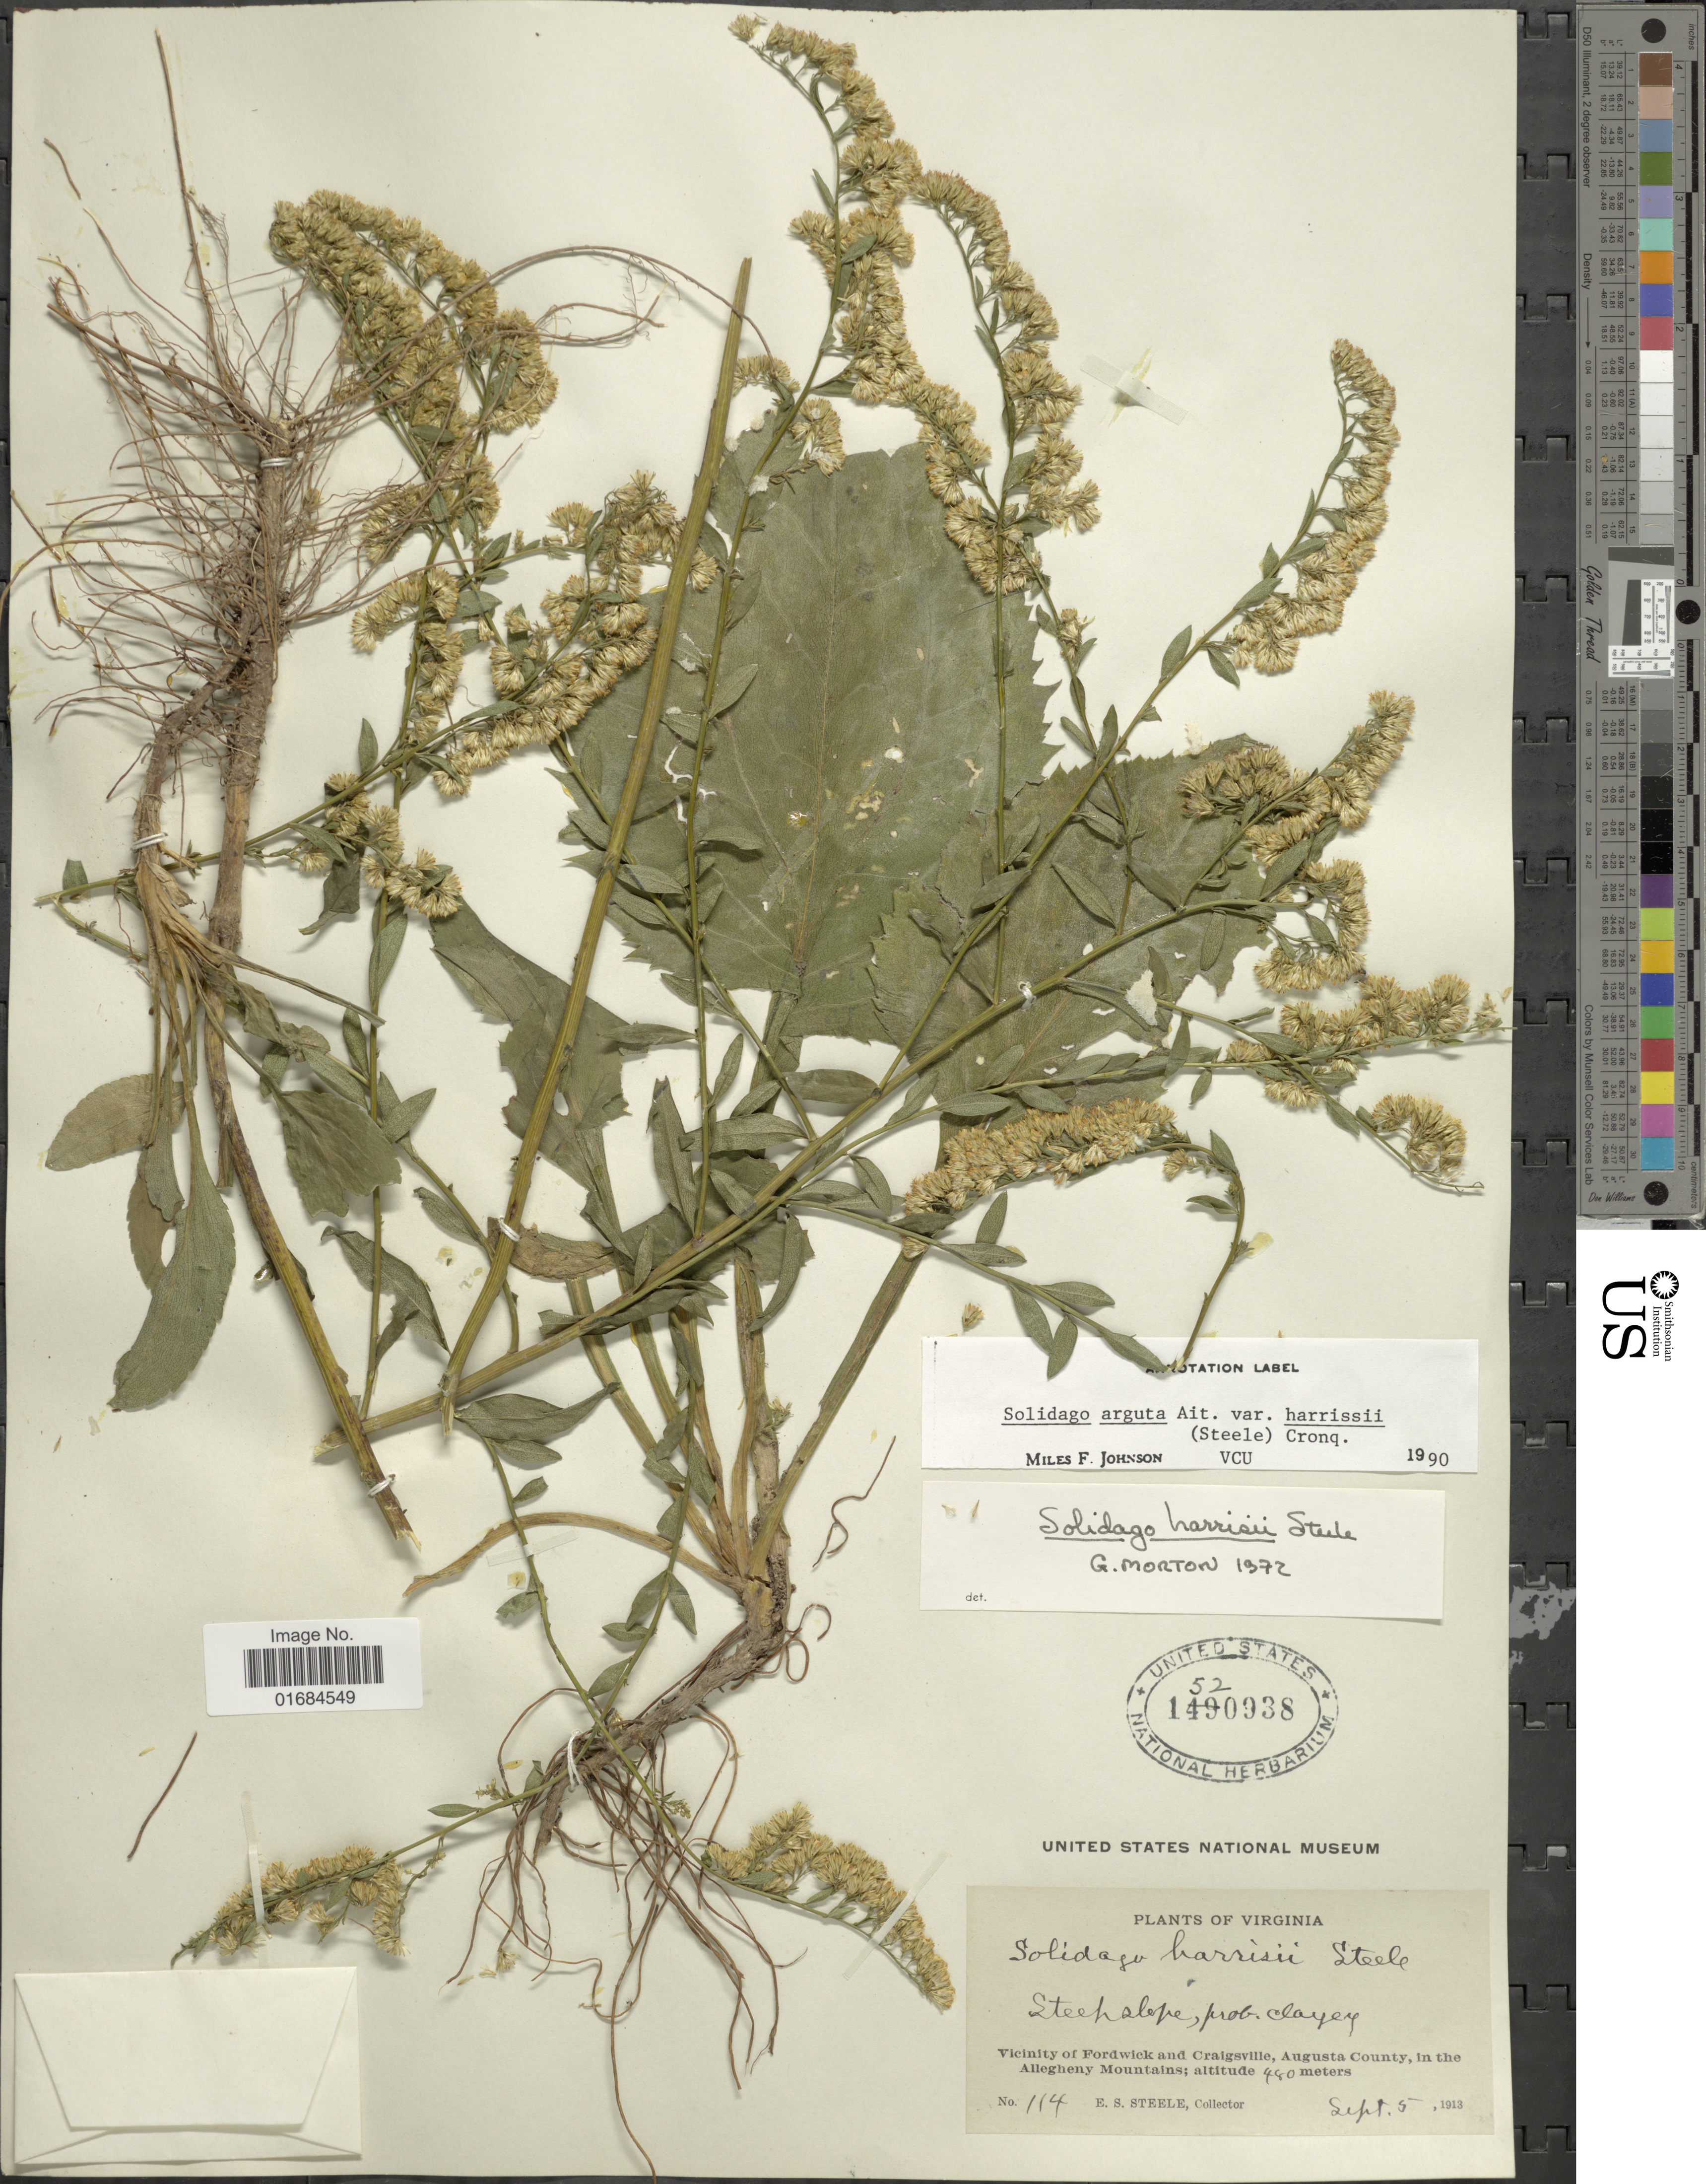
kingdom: Plantae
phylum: Tracheophyta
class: Magnoliopsida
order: Asterales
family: Asteraceae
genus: Solidago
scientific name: Solidago arguta var. harrisii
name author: (E.S. Steele) Cronq.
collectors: E. Steele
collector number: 114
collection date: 1913-09-05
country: United States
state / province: Virginia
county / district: Augusta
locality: Vicinity of Fordwick and Craigsville, Augusta County, in the Allegheny Mountains.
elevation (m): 450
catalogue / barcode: US 1520938